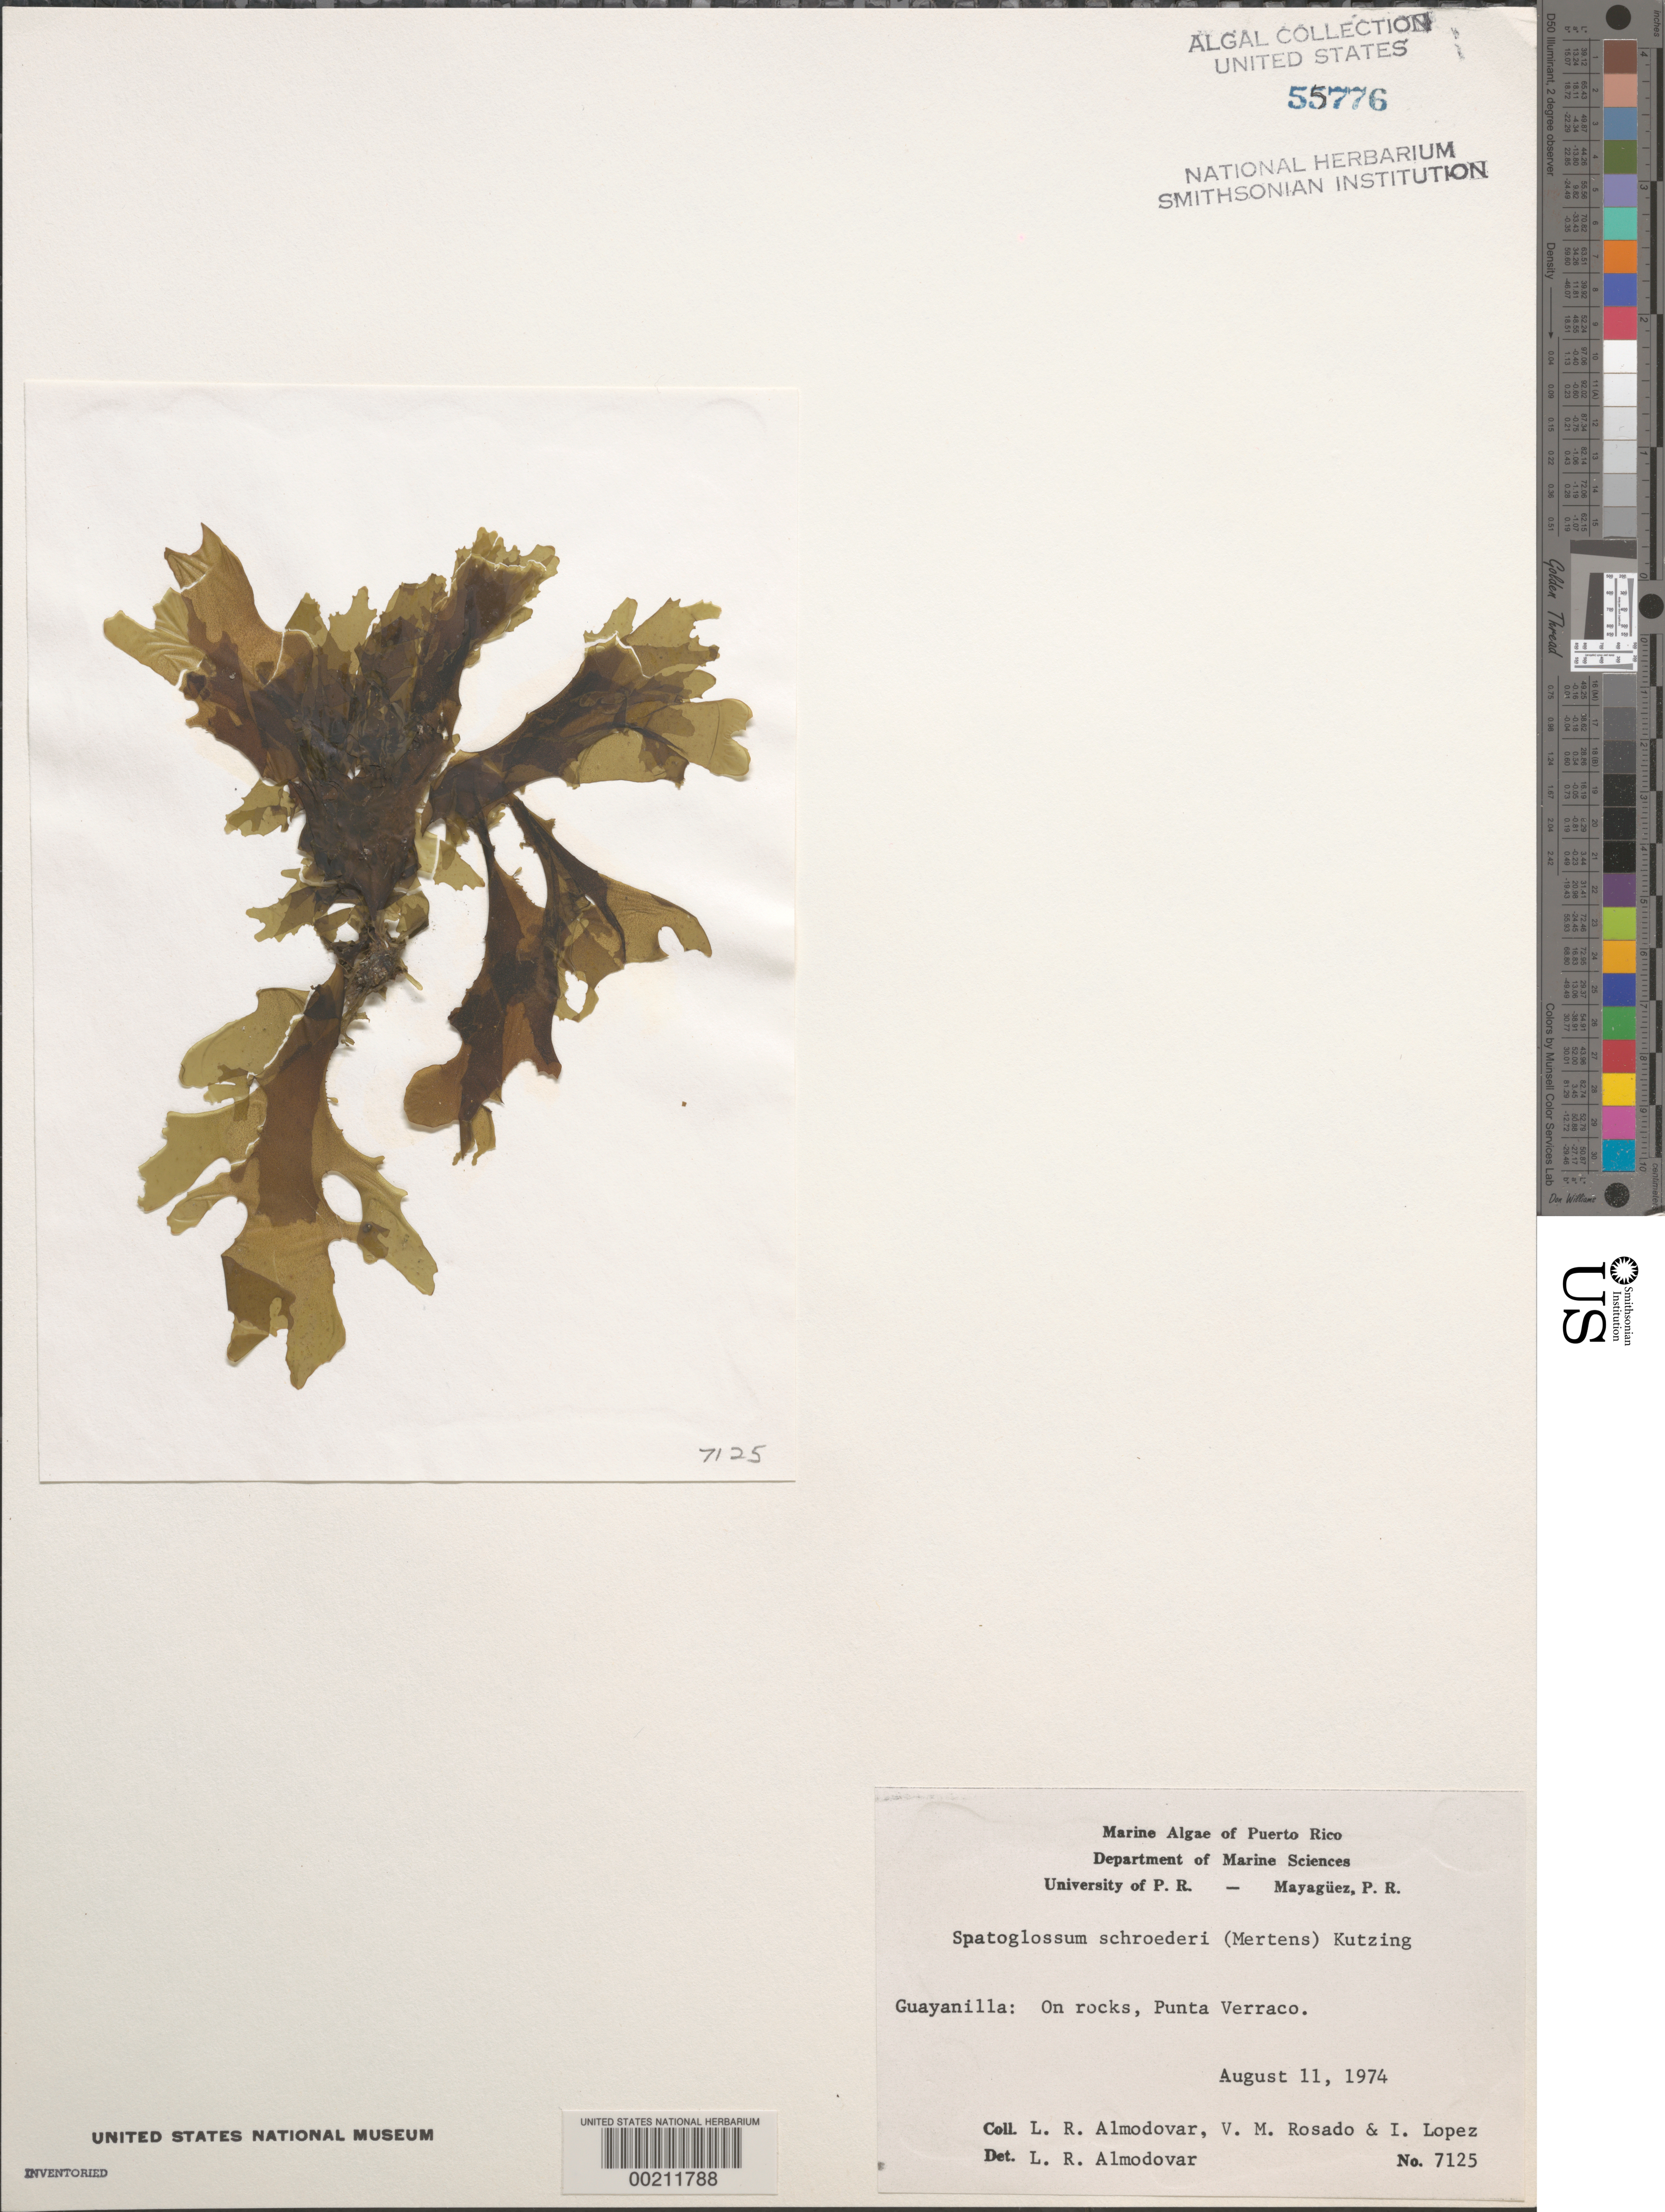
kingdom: Chromista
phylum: Ochrophyta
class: Phaeophyceae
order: Dictyotales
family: Dictyotaceae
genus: Spatoglossum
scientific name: Spatoglossum schroederi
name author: (C. Agardh) Kütz.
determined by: Almodovar, L. R.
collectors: L. Almodovar, V. Rosado & I. Lopéz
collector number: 7125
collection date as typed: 11 Aug 1974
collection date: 1974-08-11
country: Puerto Rico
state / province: Guayanilla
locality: Punta verraco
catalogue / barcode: US 55776